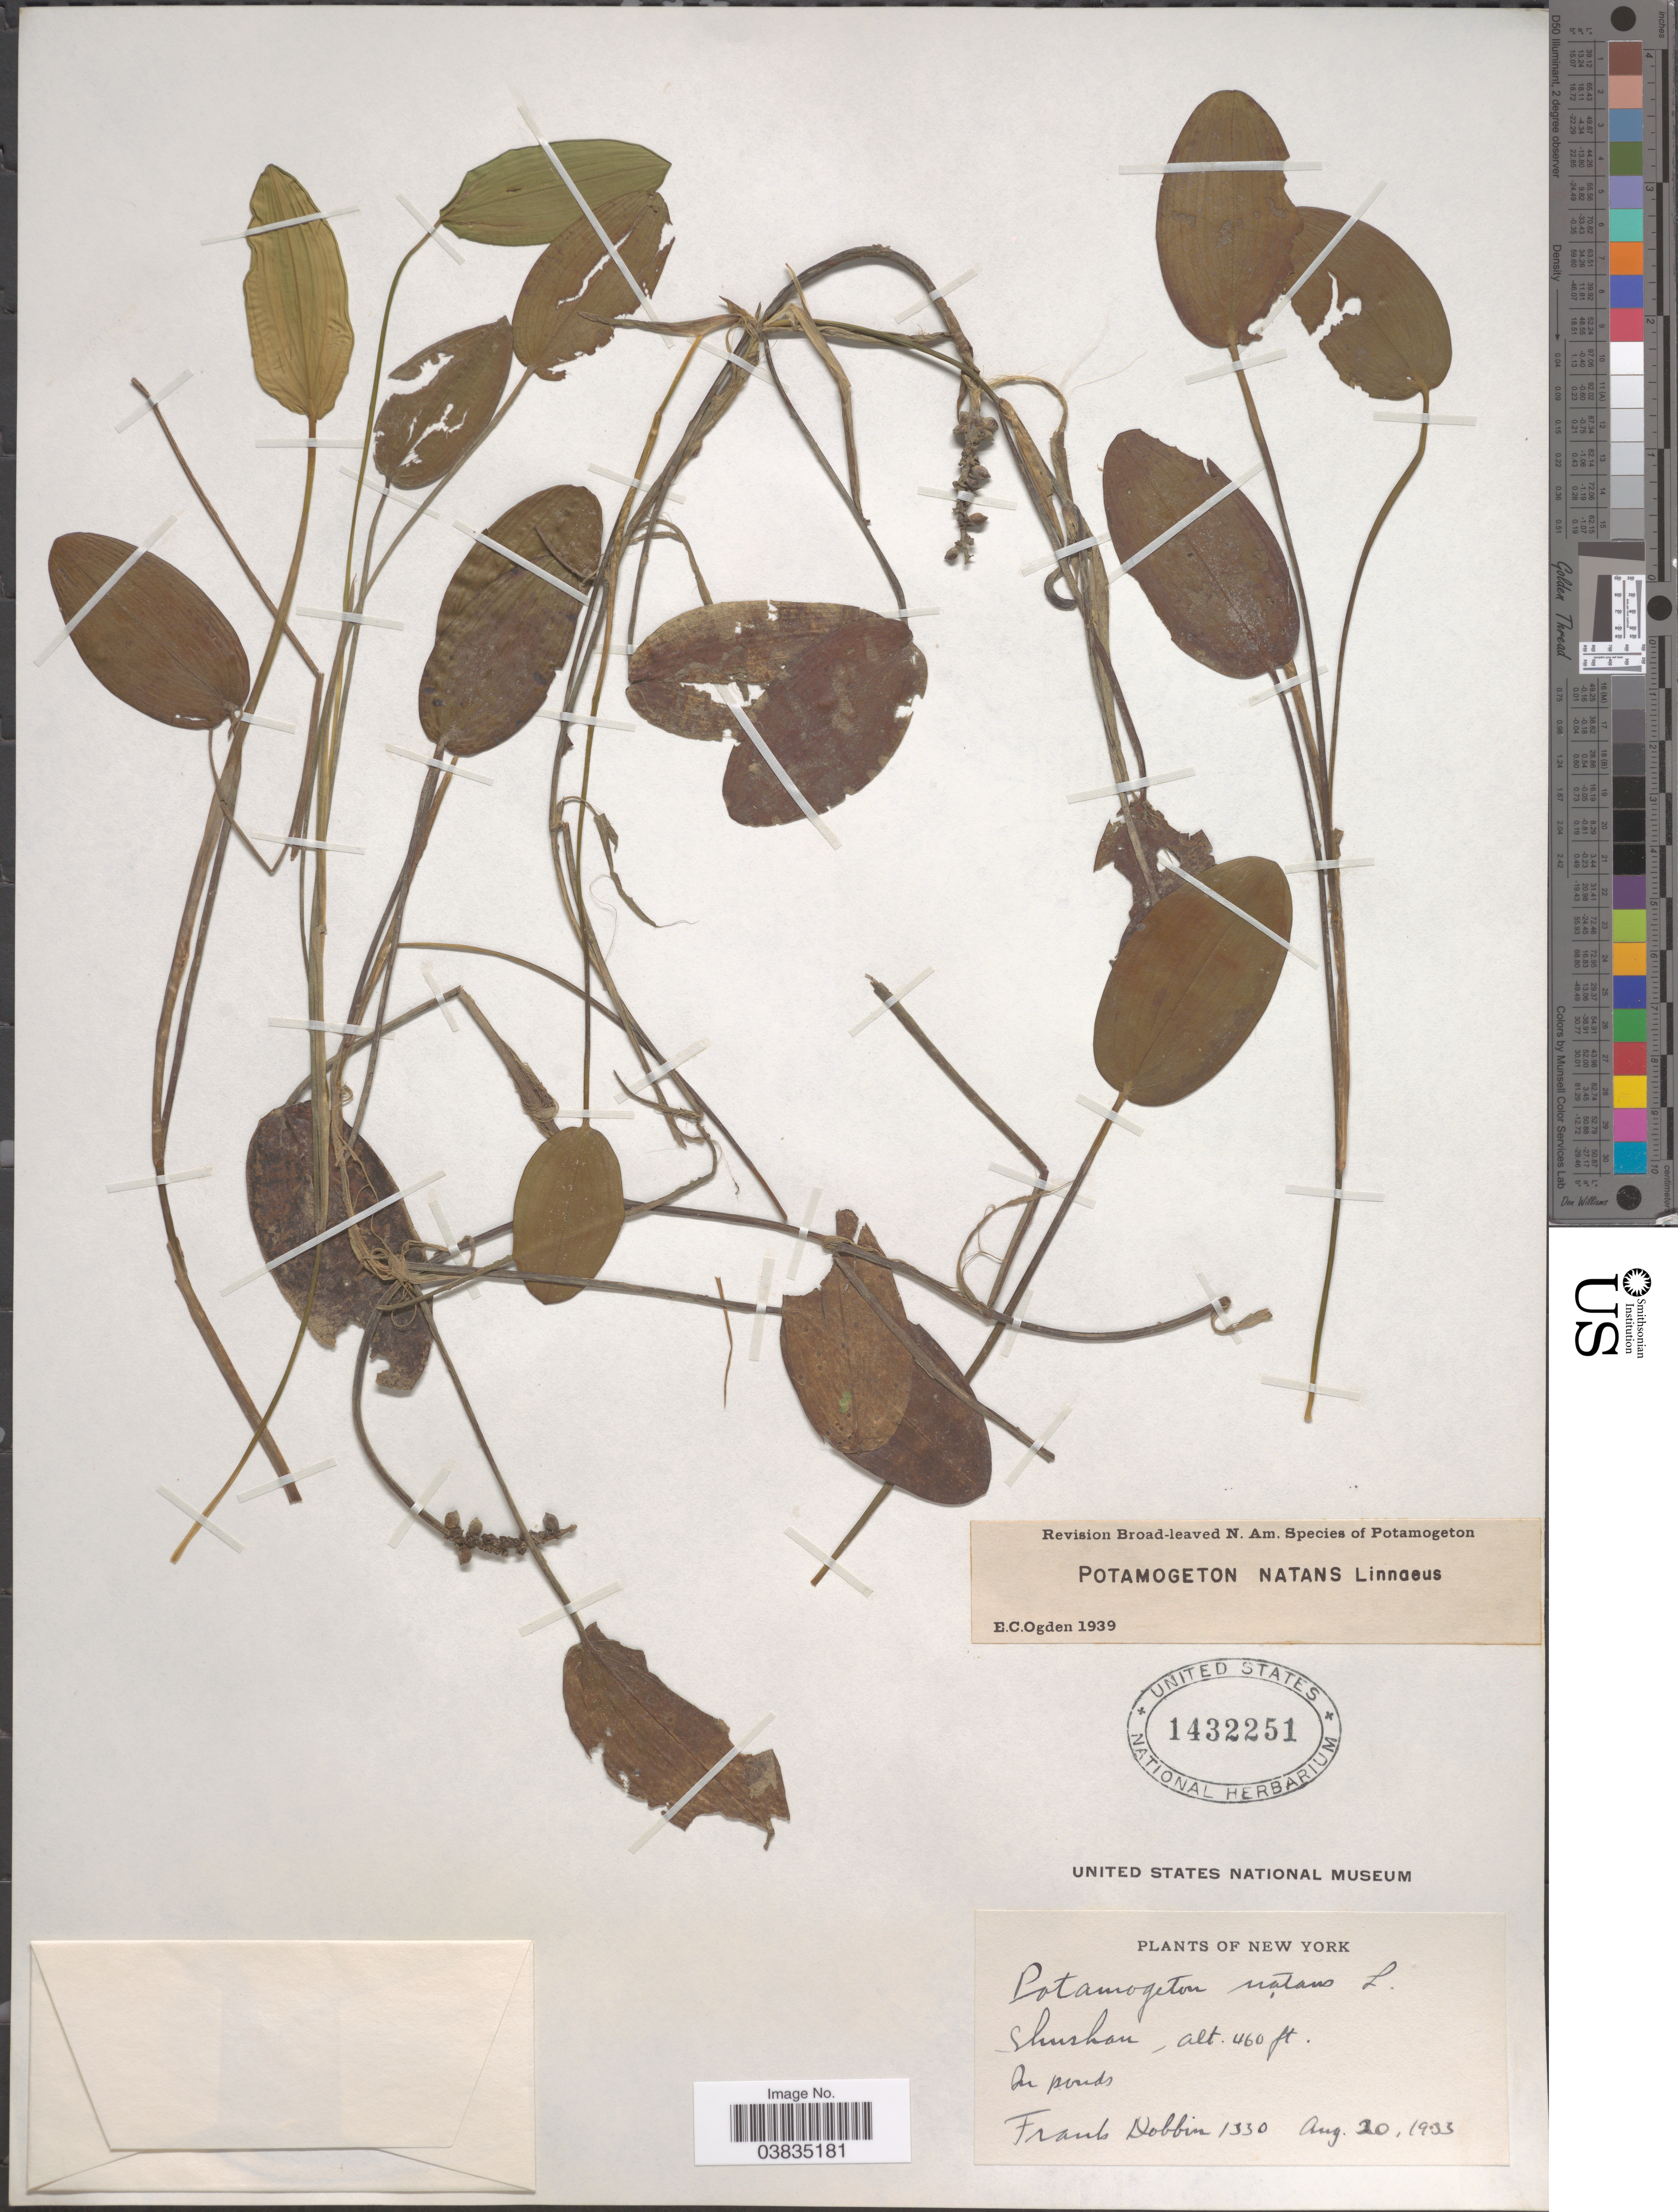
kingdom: Plantae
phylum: Tracheophyta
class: Liliopsida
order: Alismatales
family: Potamogetonaceae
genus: Potamogeton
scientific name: Potamogeton natans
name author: L.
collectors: F. Dobbin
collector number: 1330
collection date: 1933-08-20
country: United States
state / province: New York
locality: Shushan.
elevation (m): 140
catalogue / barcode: US 1432251